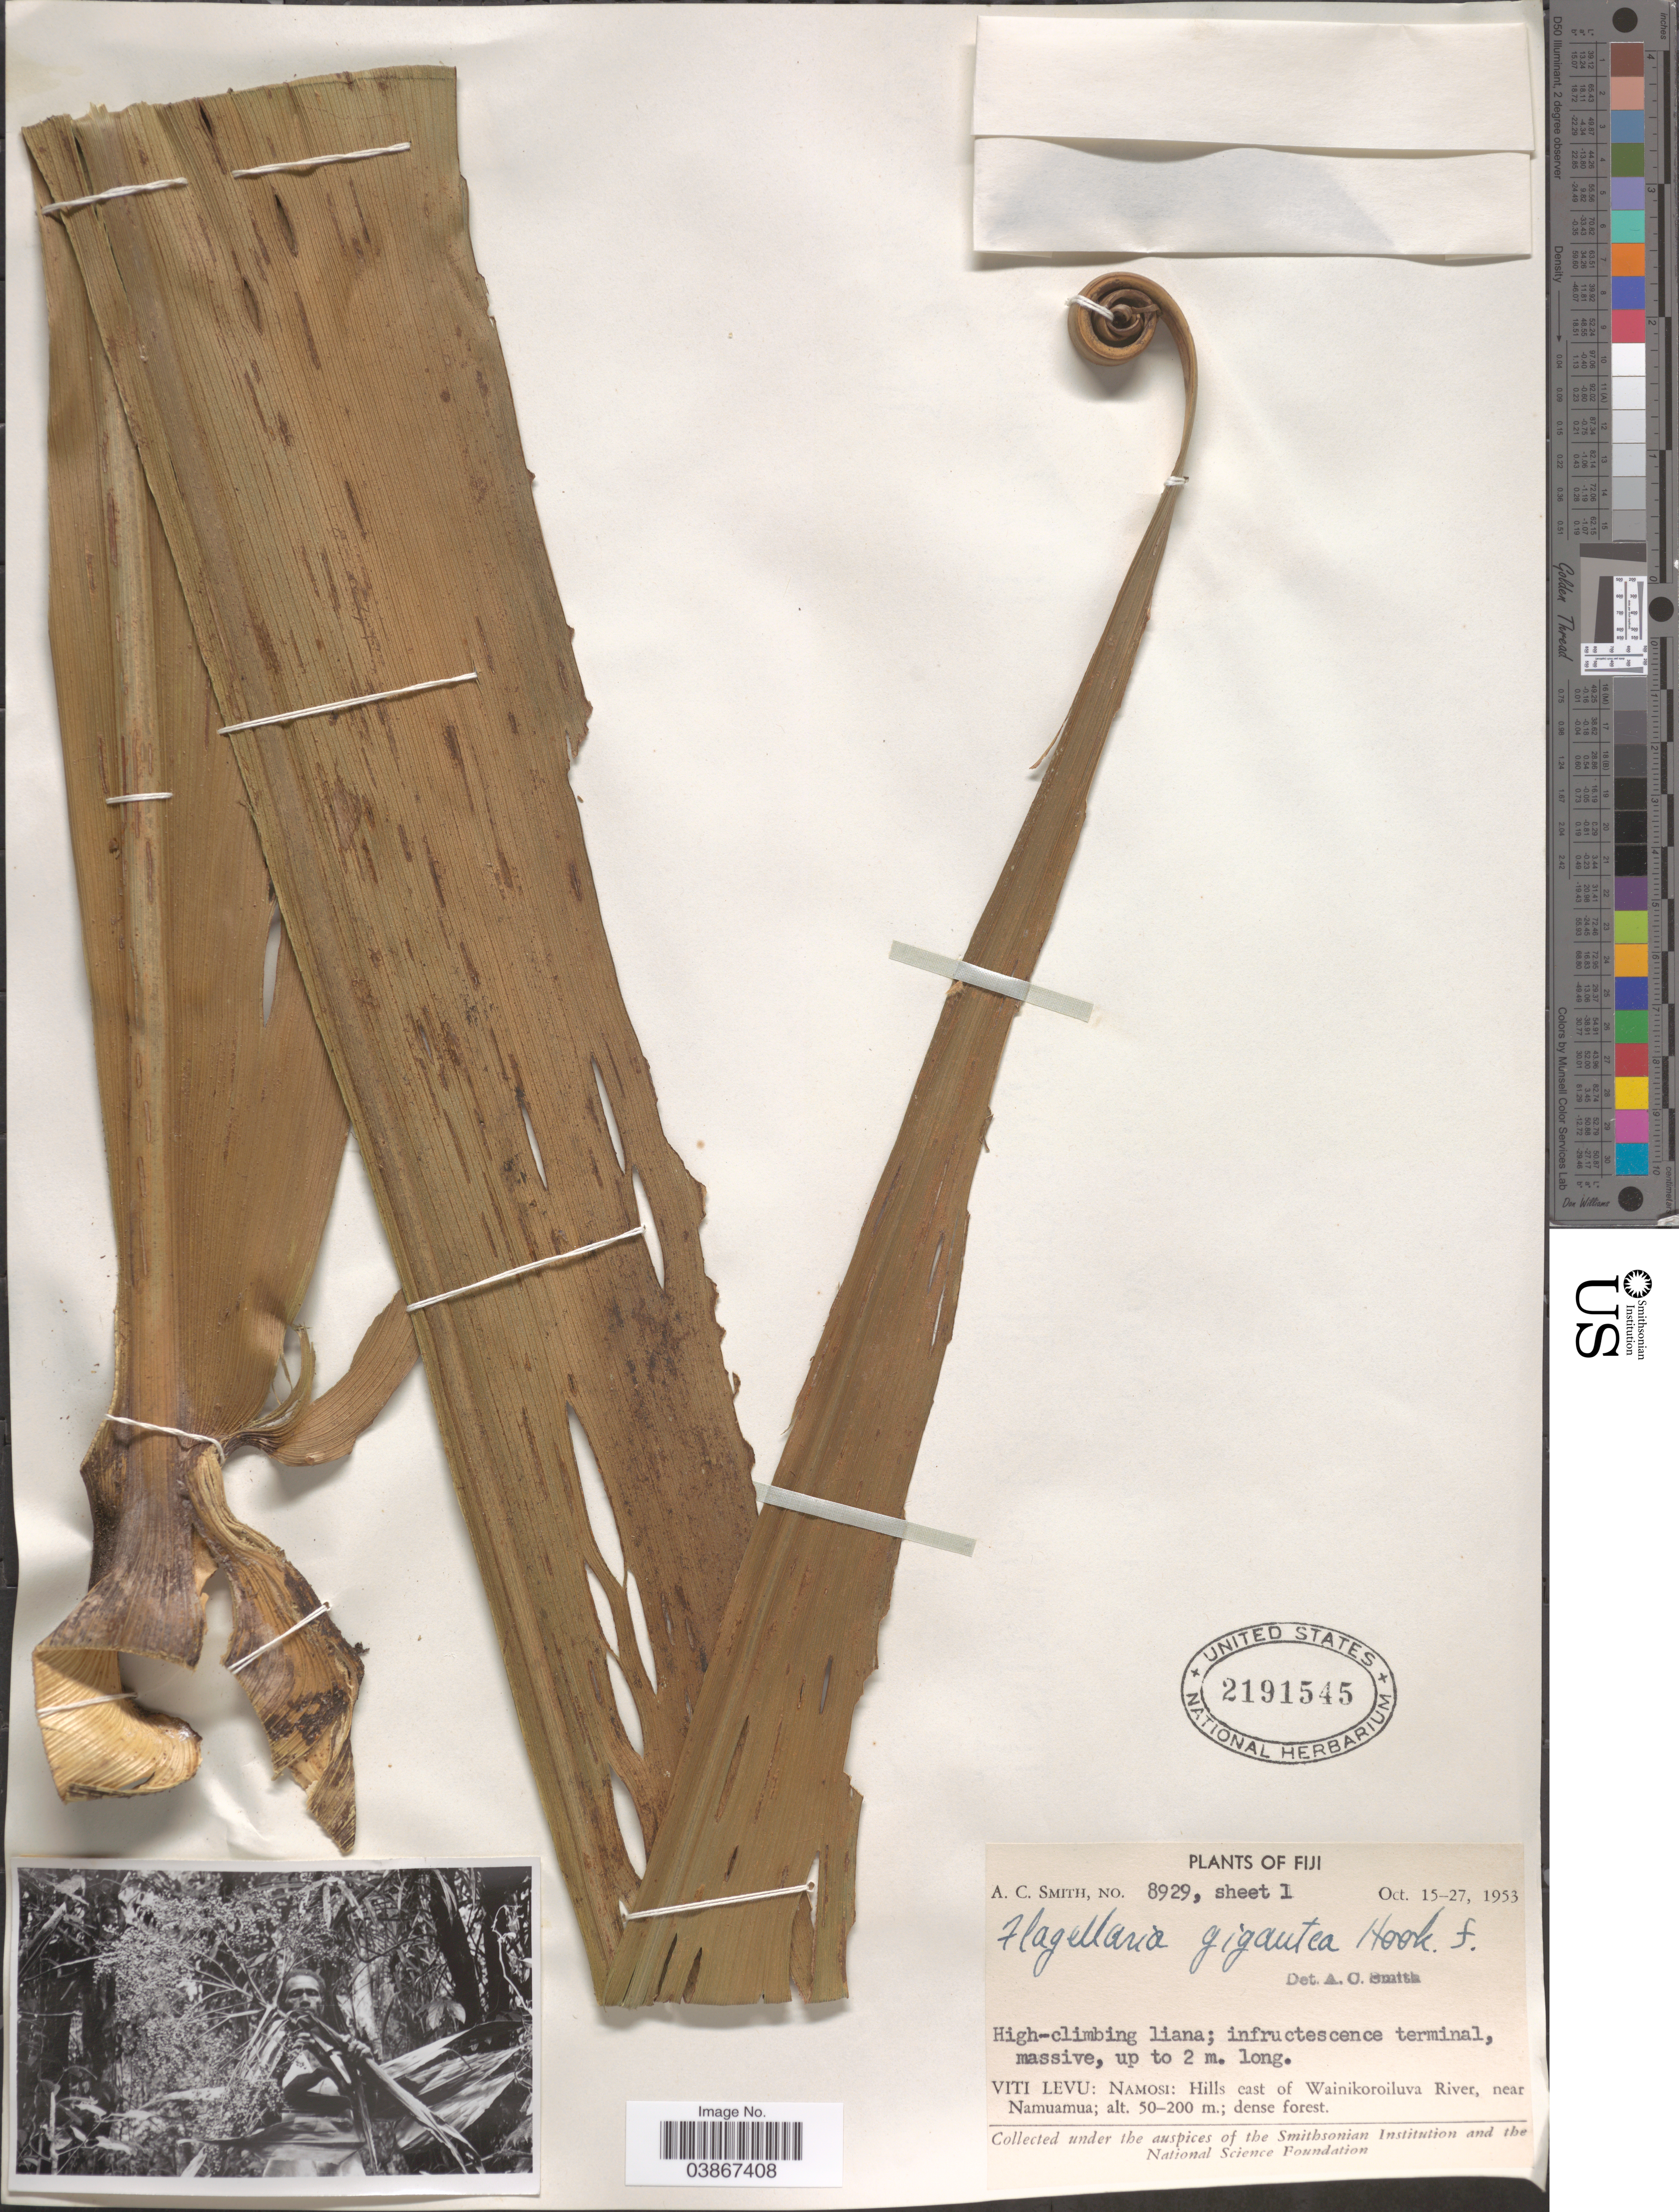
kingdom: Plantae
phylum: Tracheophyta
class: Liliopsida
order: Poales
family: Flagellariaceae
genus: Flagellaria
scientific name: Flagellaria gigantea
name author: Hook. f.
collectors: A. C. Smith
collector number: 8929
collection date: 1953-10-15/1953-10-27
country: Fiji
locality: Viti Levu: Namosi: Hills east Wainikoroiluva River, near Namuamua.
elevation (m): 50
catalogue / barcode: US 2191545